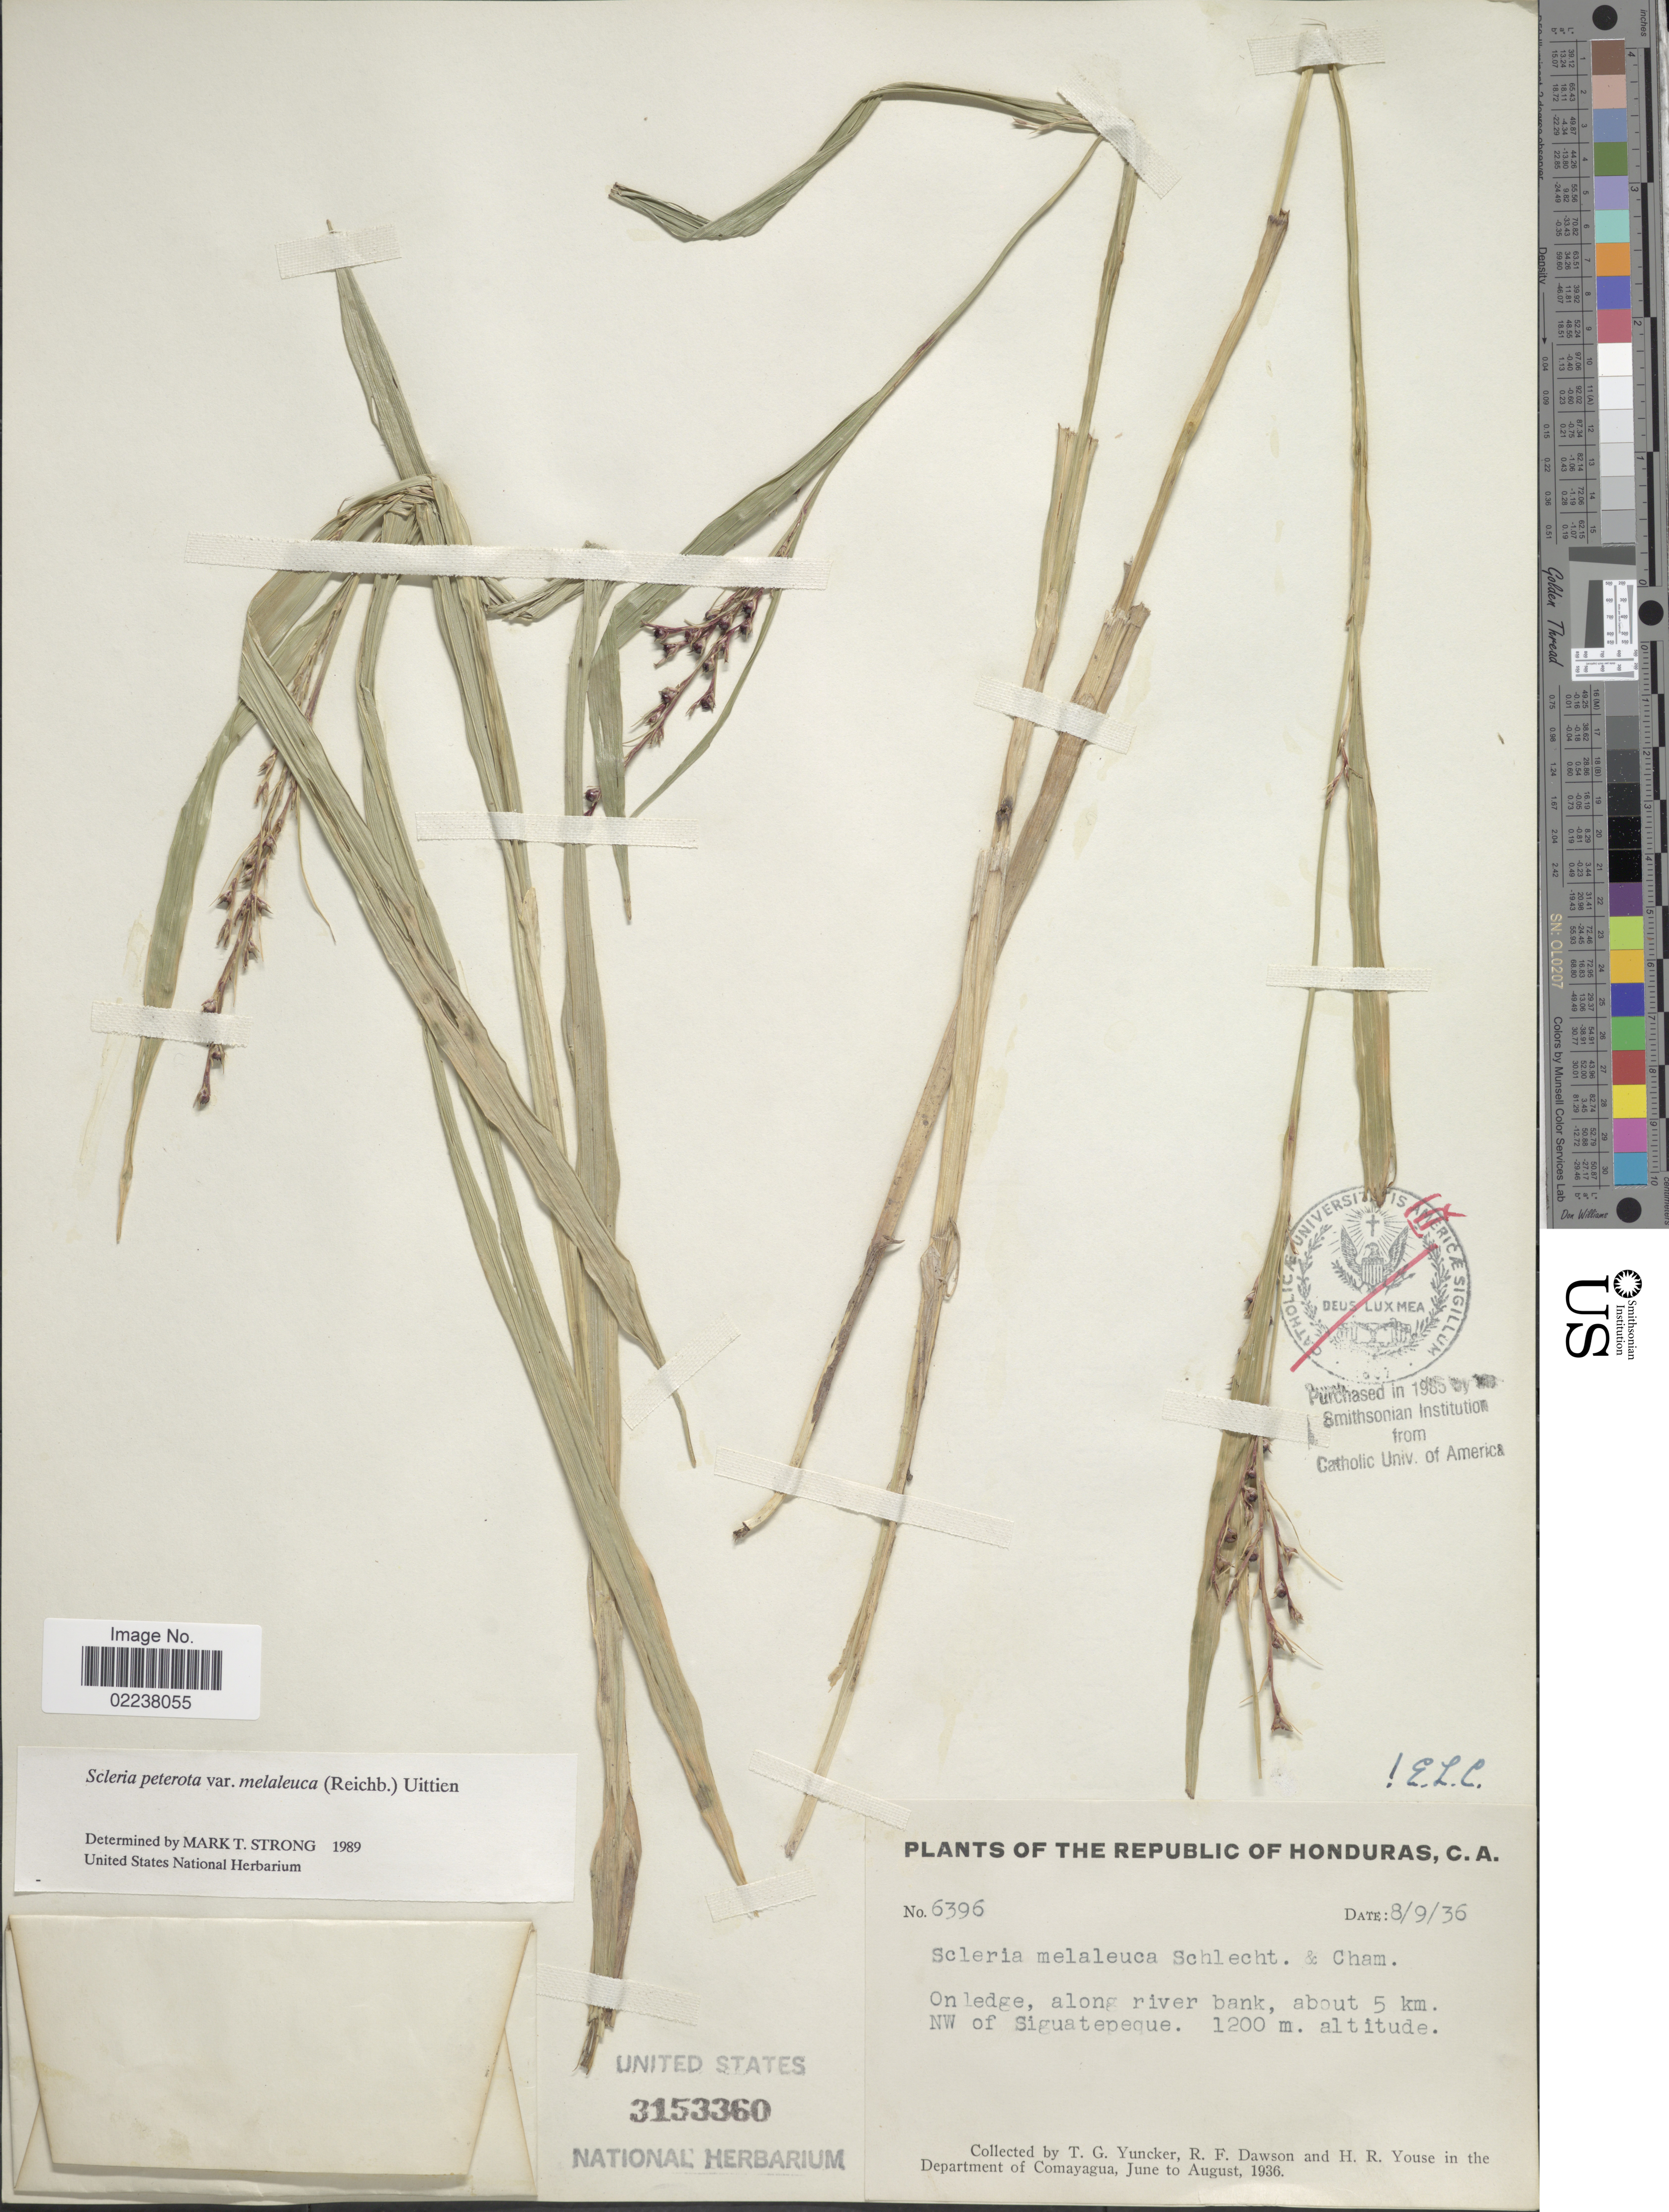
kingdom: Plantae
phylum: Tracheophyta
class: Liliopsida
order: Poales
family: Cyperaceae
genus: Scleria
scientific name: Scleria gaertneri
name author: Raddi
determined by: Strong, Mark T., (BOT), Smithsonian Institution - National Museum of Natural History (UNITED STATES)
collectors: T. G. Yuncker, R. F. Dawson & H. Youse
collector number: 6396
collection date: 1936-09-08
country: Honduras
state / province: Comayagua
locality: On ledge, along river bank, about 5 km. NW of Siguatepeque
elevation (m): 1200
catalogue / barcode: US 3153360